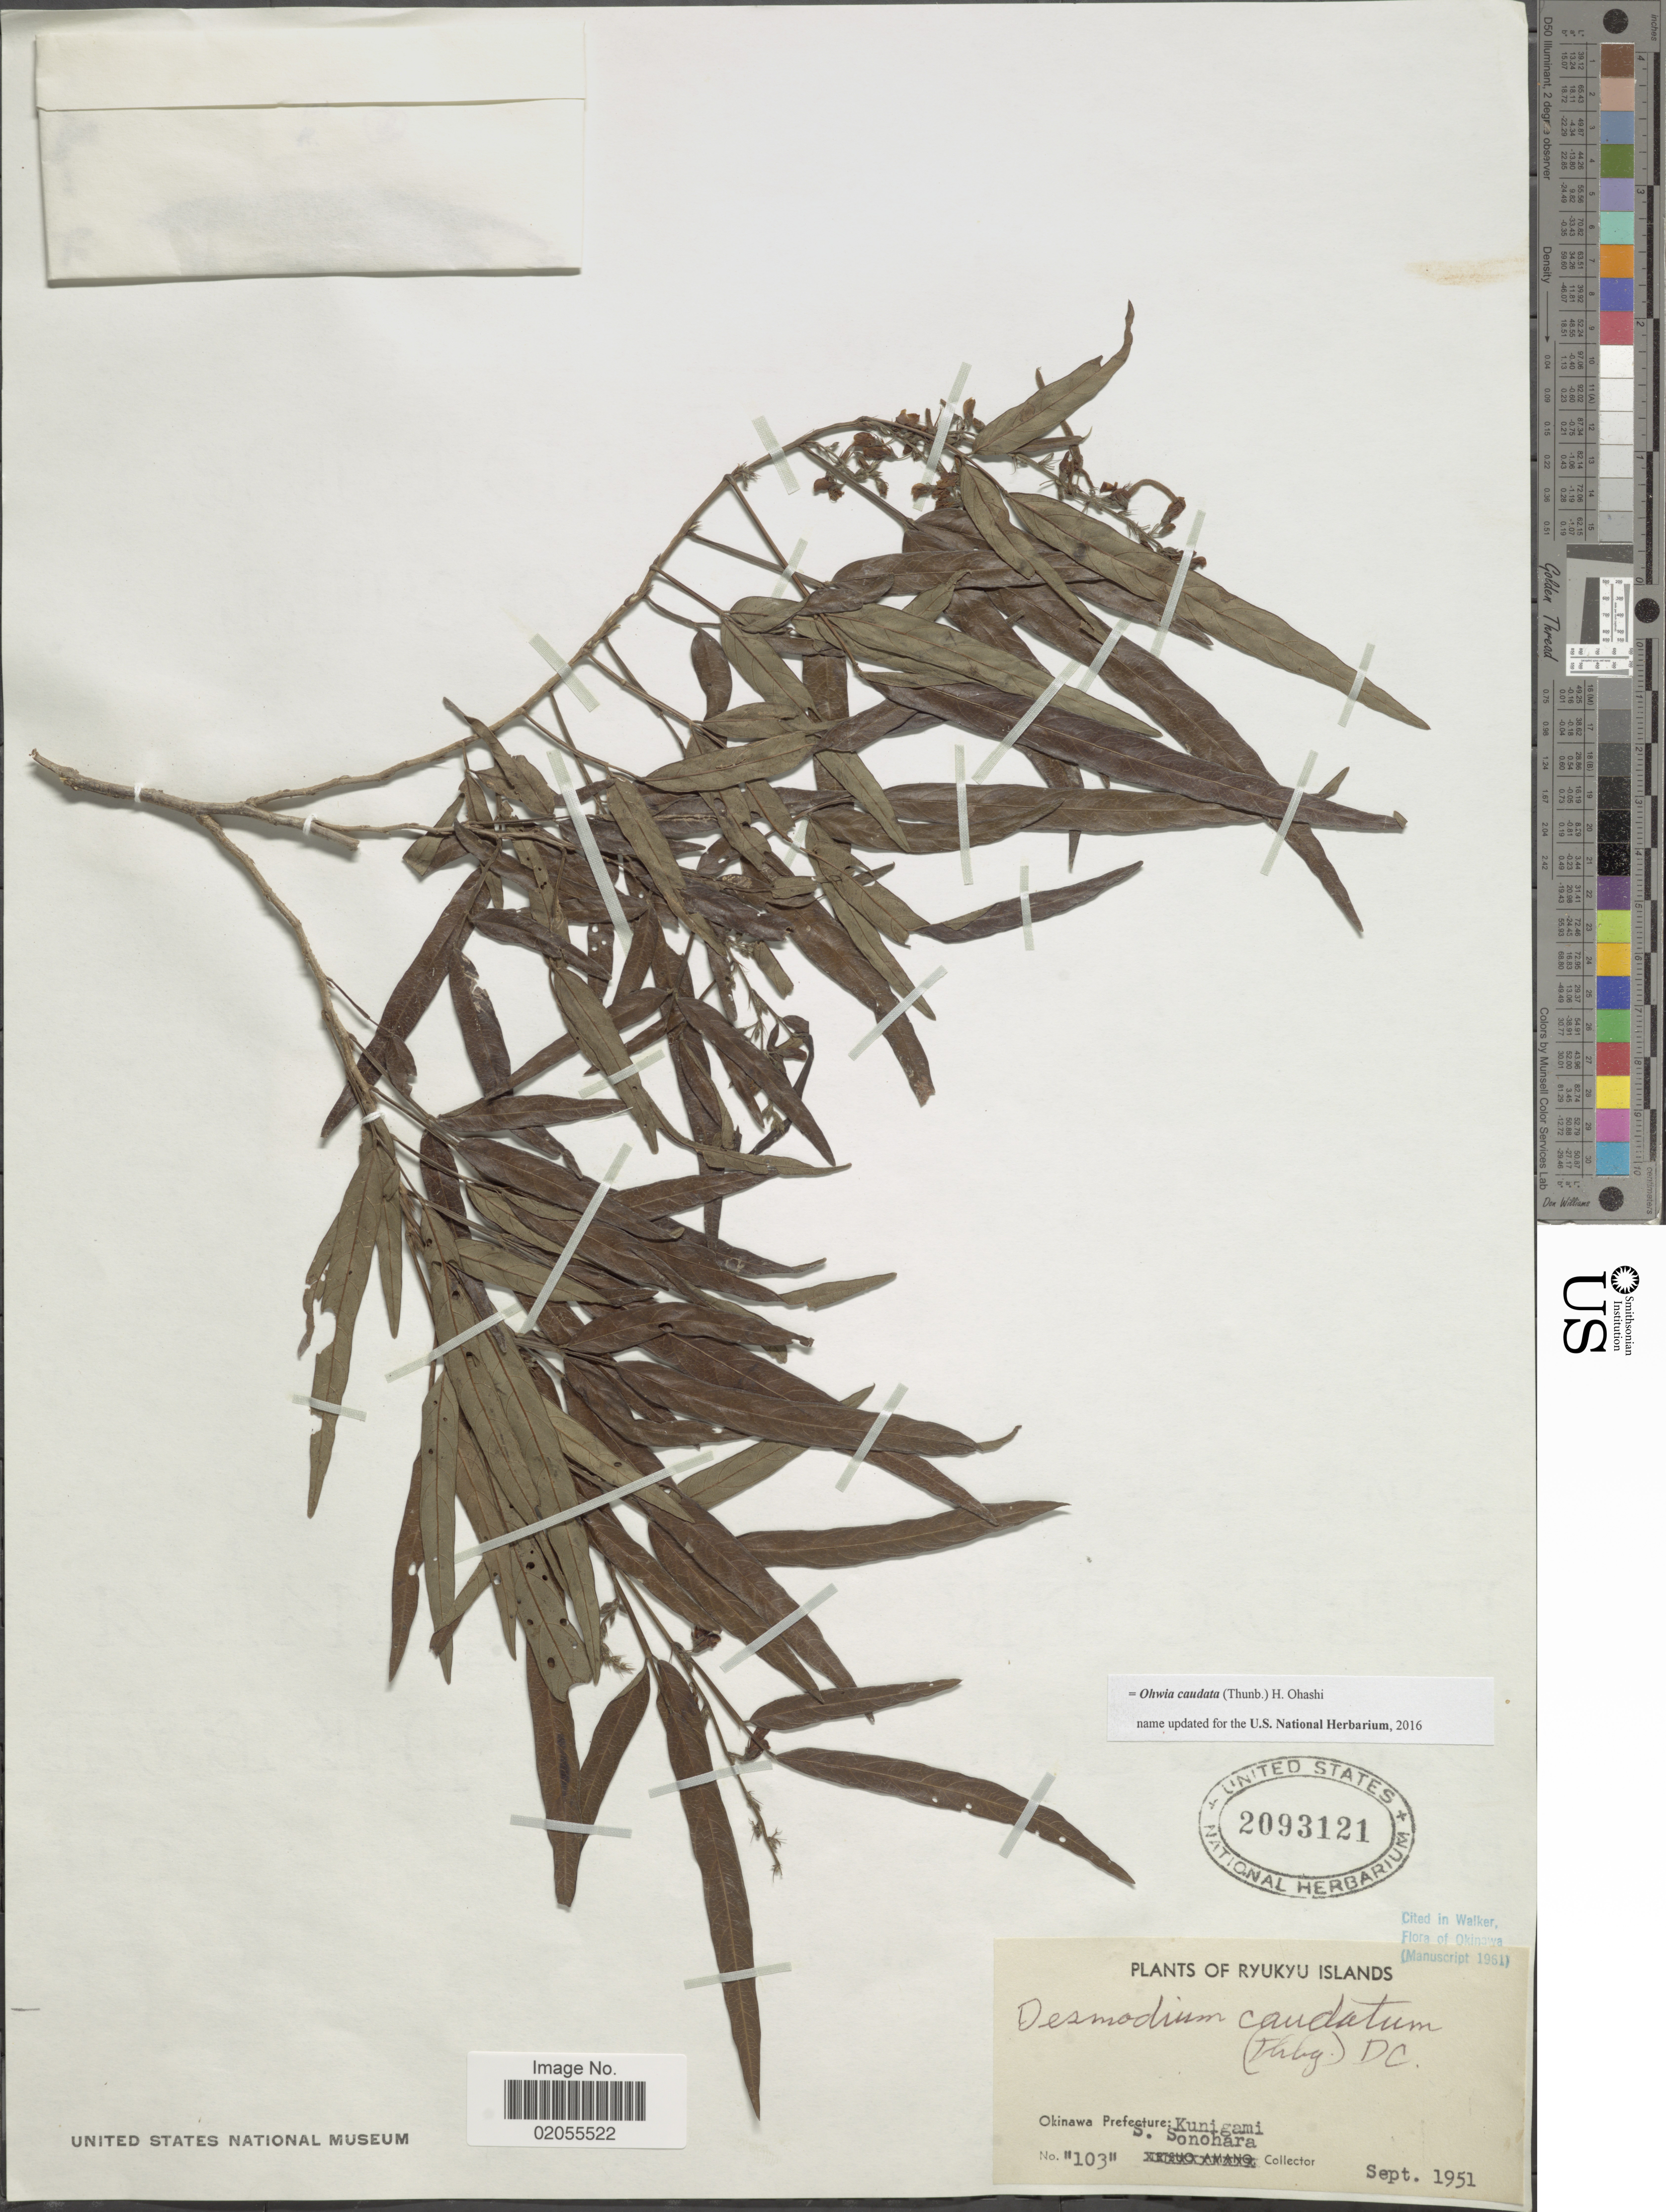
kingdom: Plantae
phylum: Tracheophyta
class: Magnoliopsida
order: Fabales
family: Fabaceae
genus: Ohwia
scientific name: Ohwia caudata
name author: (Thunb.) H. Ohashi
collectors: S. Sonohara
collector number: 103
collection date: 1951-09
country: Japan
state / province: Okinawa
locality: Ryukyu Islands, Kunigami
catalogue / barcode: US 2093121